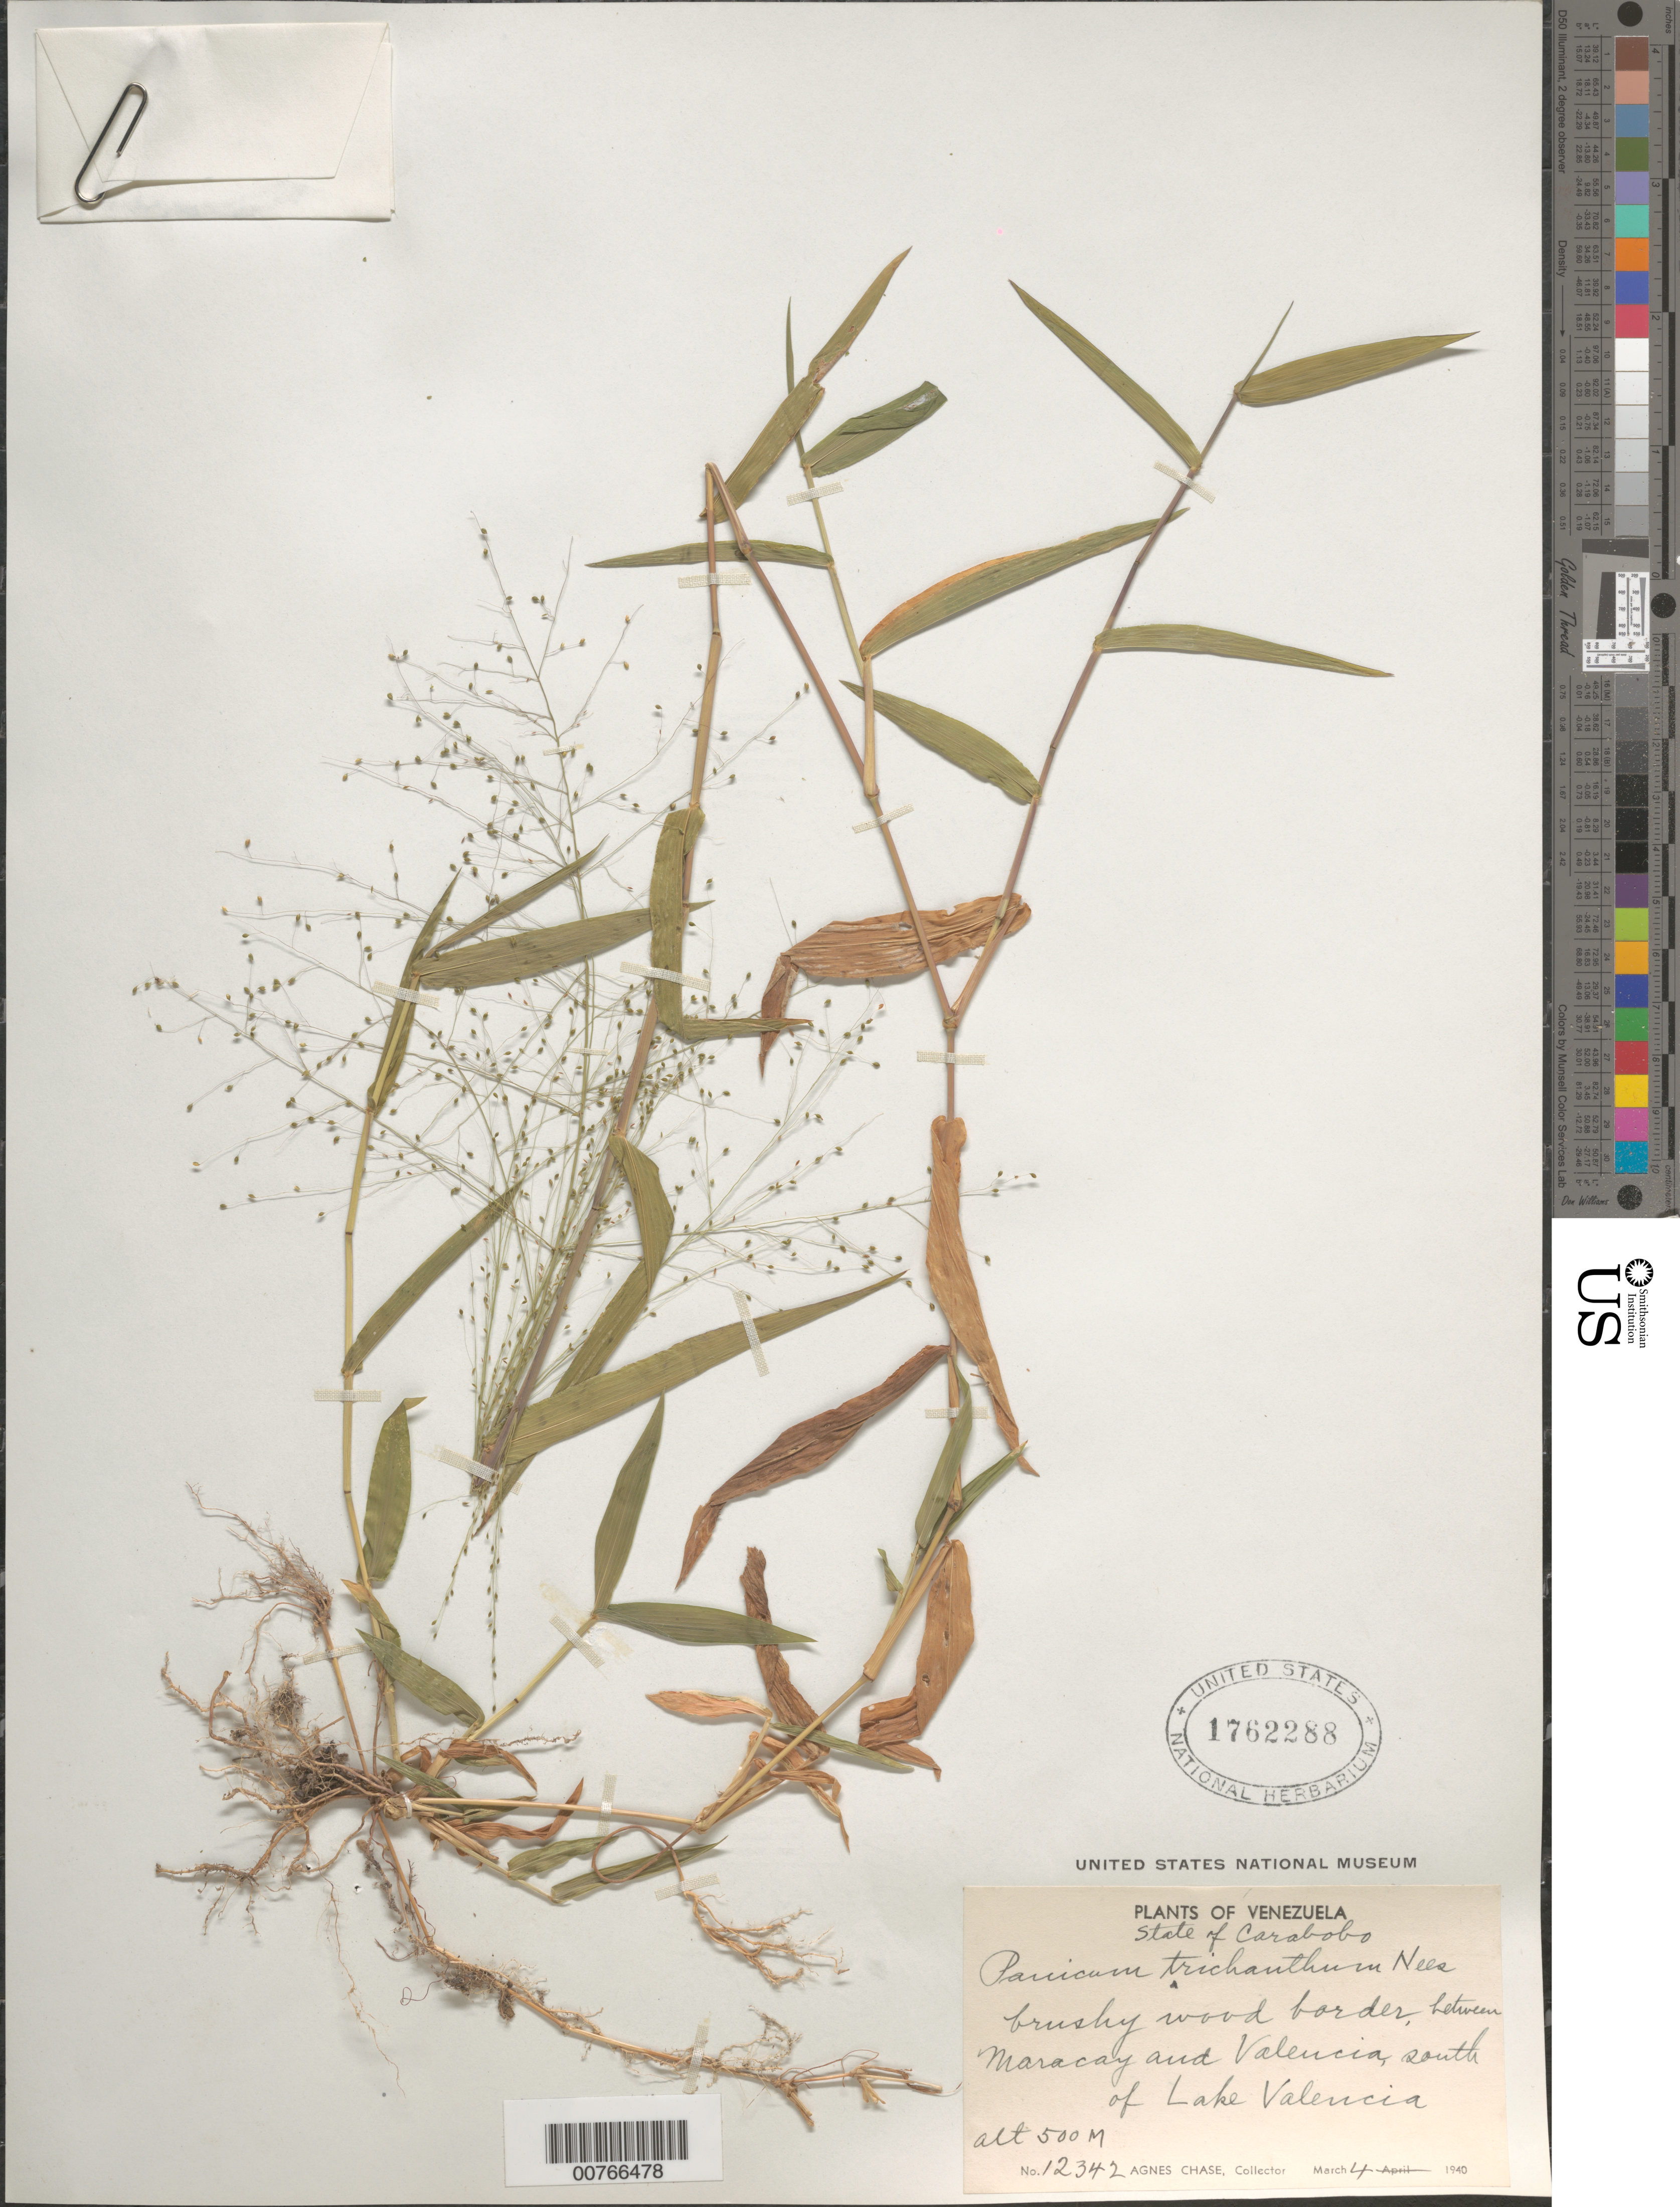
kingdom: Plantae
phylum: Tracheophyta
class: Liliopsida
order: Poales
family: Poaceae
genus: Panicum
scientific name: Panicum trichanthum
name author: Nees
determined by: Chase, [M.] Agnes, (US)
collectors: A. Chase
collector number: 12342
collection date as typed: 04 Mar 1940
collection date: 1940-03-04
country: Venezuela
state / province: Carabobo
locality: Between Maracay and Valencia, south of Lake Valencia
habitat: brushy wood border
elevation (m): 500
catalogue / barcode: US 1762288